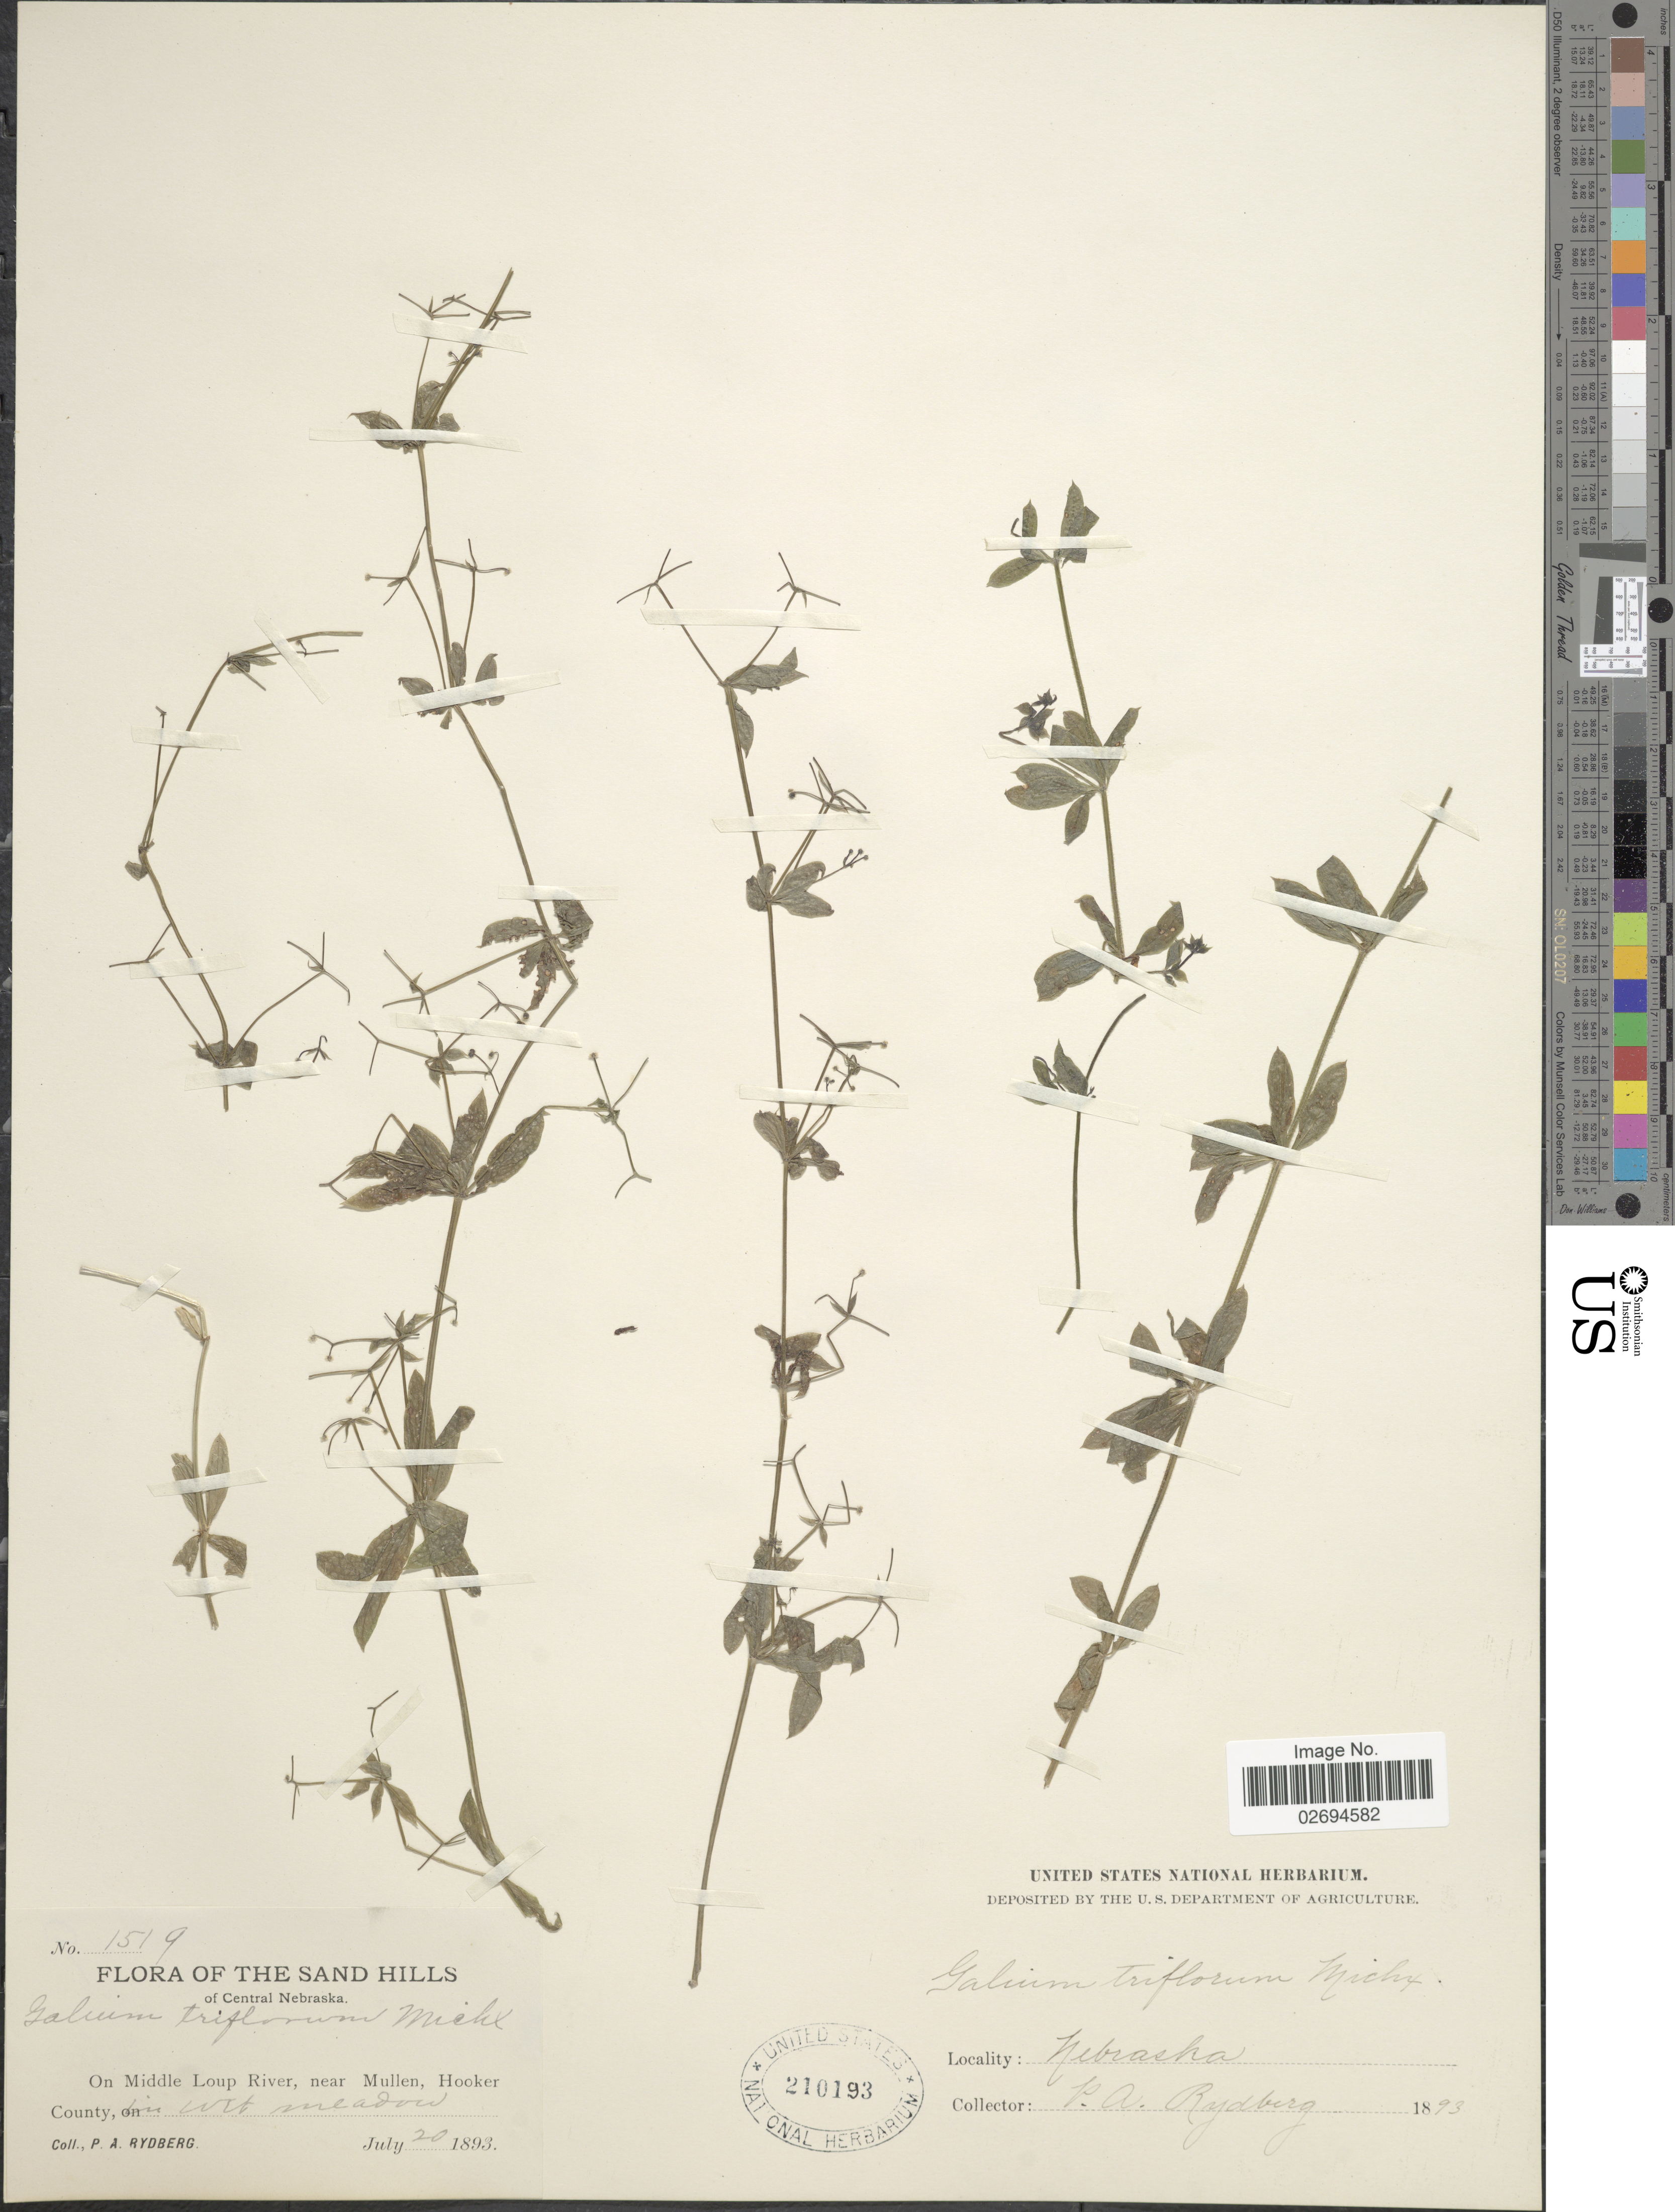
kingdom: Plantae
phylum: Tracheophyta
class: Magnoliopsida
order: Gentianales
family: Rubiaceae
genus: Galium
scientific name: Galium triflorum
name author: Michx.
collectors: P. A. Rydberg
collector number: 1519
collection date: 1893-07-20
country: United States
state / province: Nebraska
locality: Sand Hills. Central Nebraska. On Middle Loup River, near Mullen, Hooker County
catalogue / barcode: US 210193